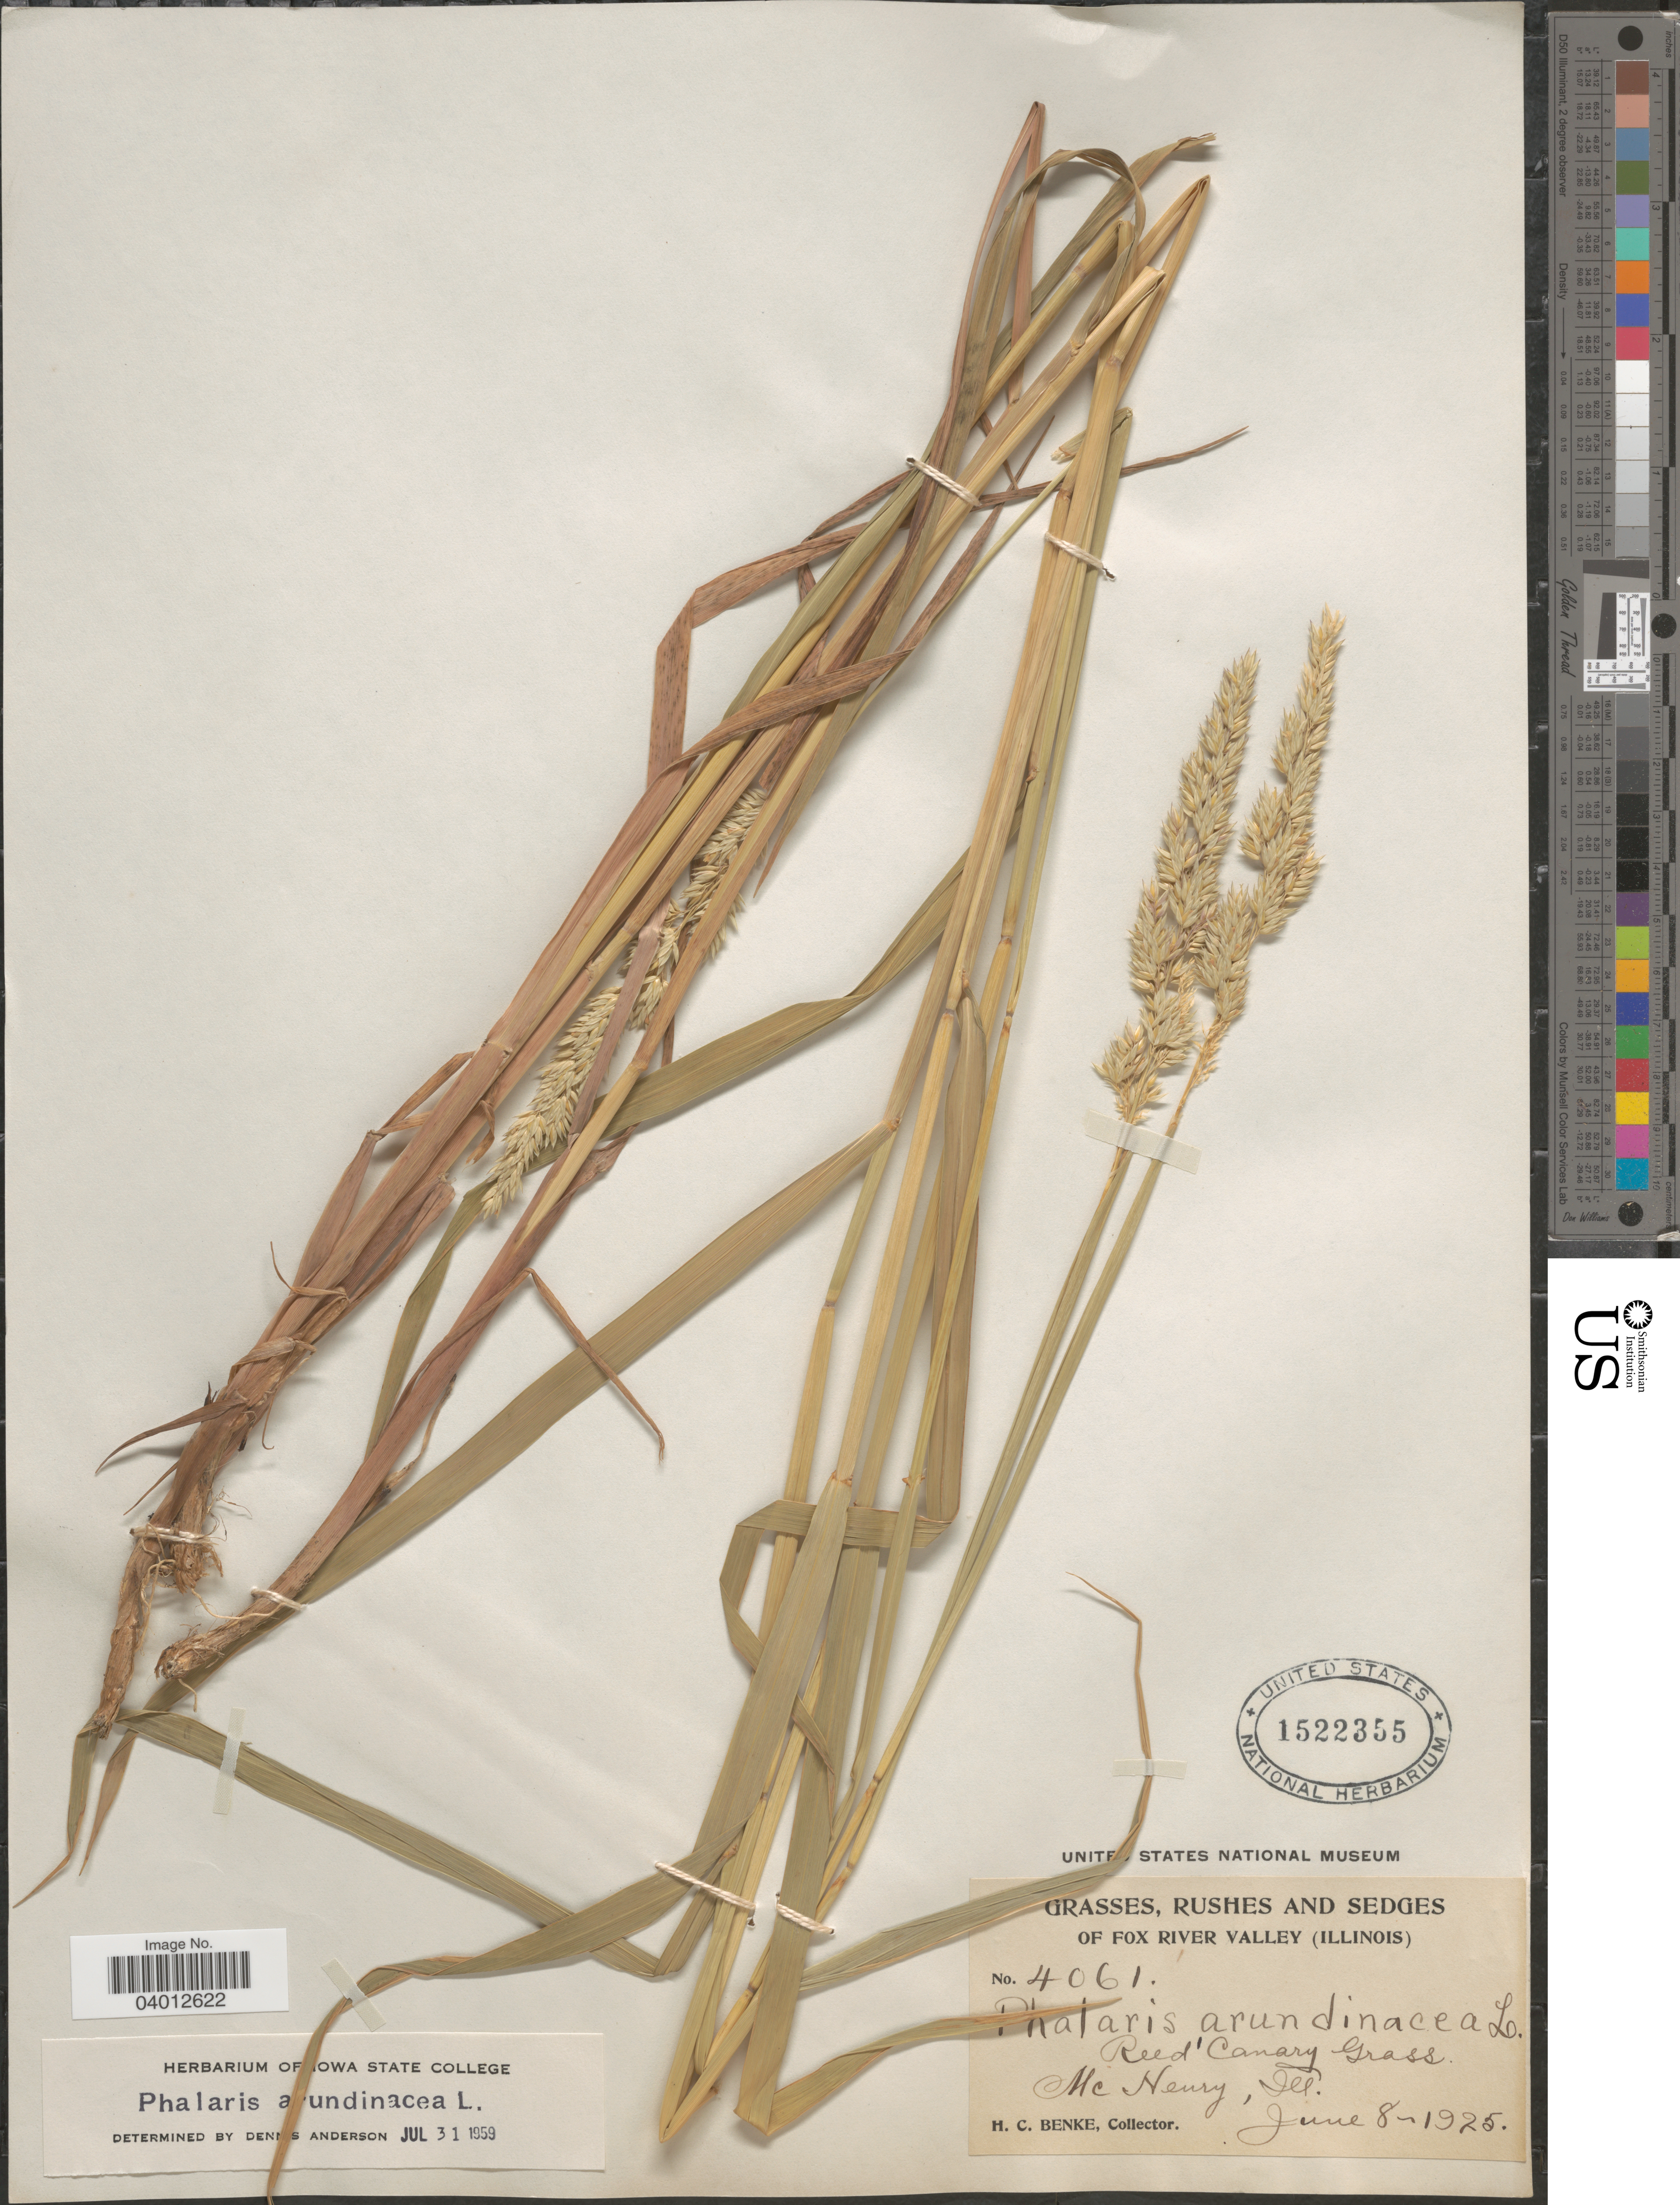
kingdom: Plantae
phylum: Tracheophyta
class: Liliopsida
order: Poales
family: Poaceae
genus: Phalaris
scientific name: Phalaris arundinacea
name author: L.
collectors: H. Benke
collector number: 4061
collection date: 1925-06-08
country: United States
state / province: Illinois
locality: Fox River Valley. Mc Henry.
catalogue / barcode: US 1522355